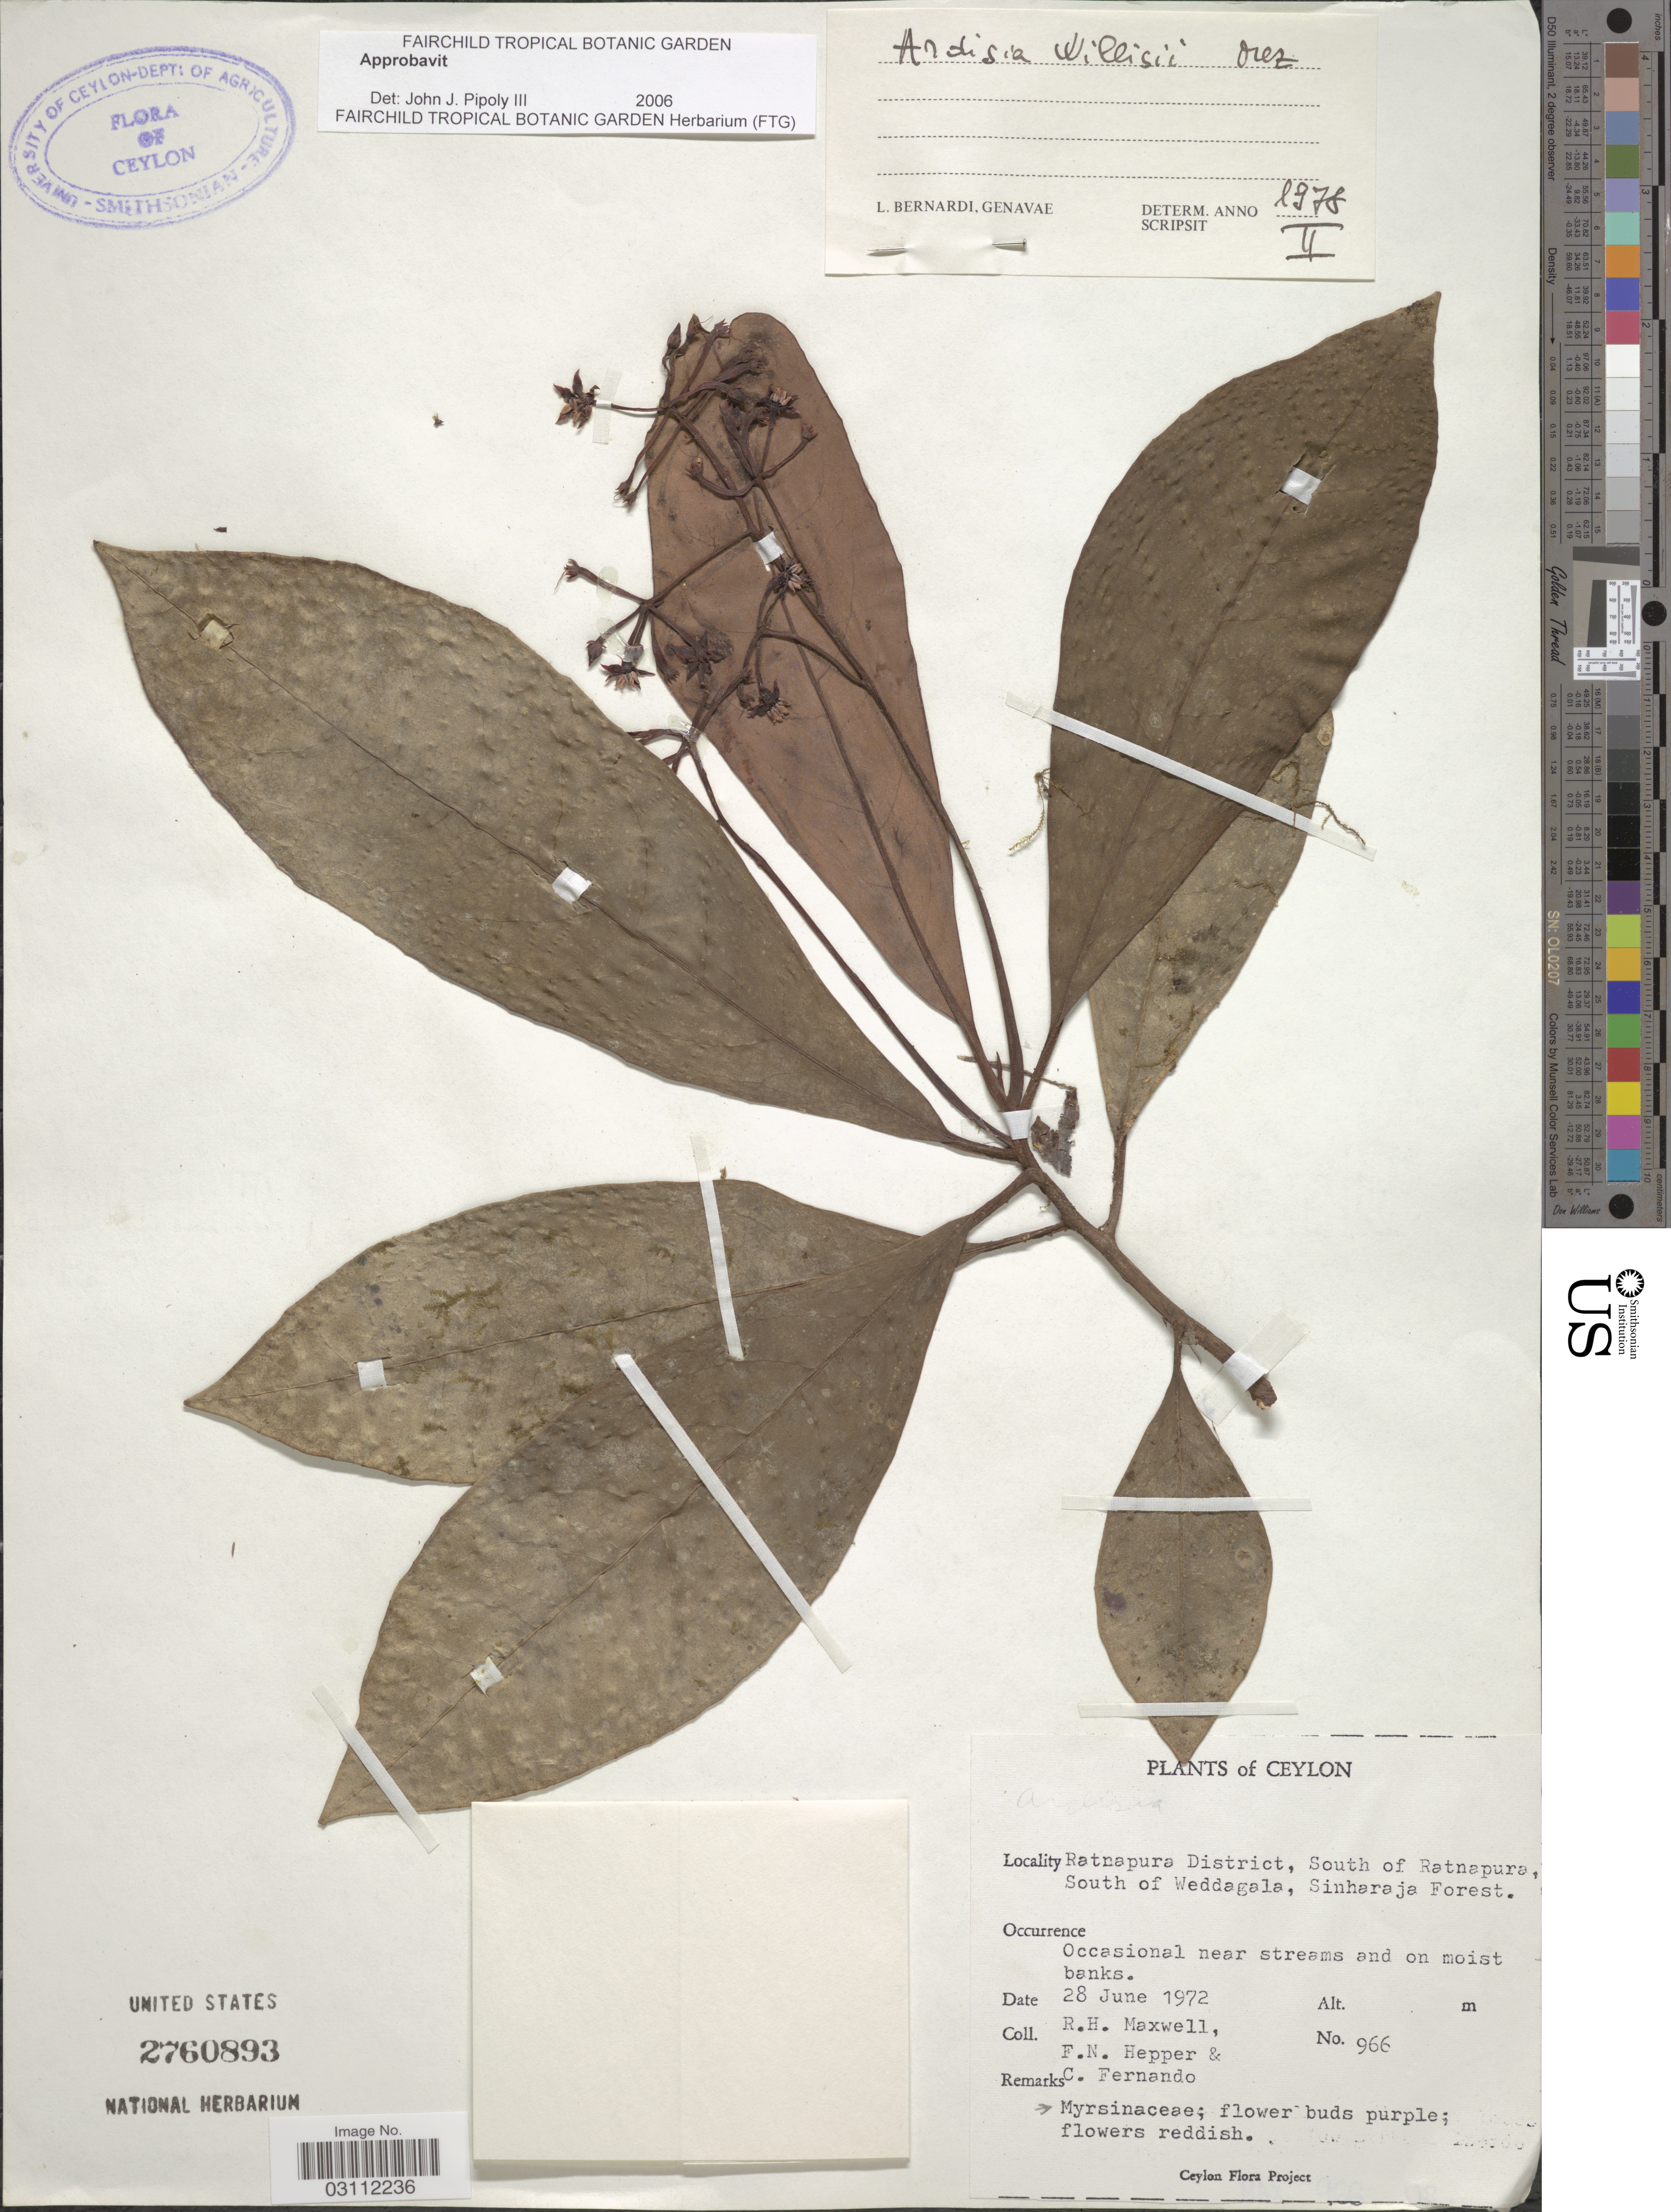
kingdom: Plantae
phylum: Tracheophyta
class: Magnoliopsida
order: Ericales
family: Primulaceae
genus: Ardisia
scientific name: Ardisia willisii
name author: Mez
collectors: R. Maxwell, F. Hepper & C. Fernando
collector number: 966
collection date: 1972-06-28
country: Sri Lanka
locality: Ceylon. Ratnapura District, South of Ratnapura, South of Weddagala, Sinharaja Forest.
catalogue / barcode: US 2760893